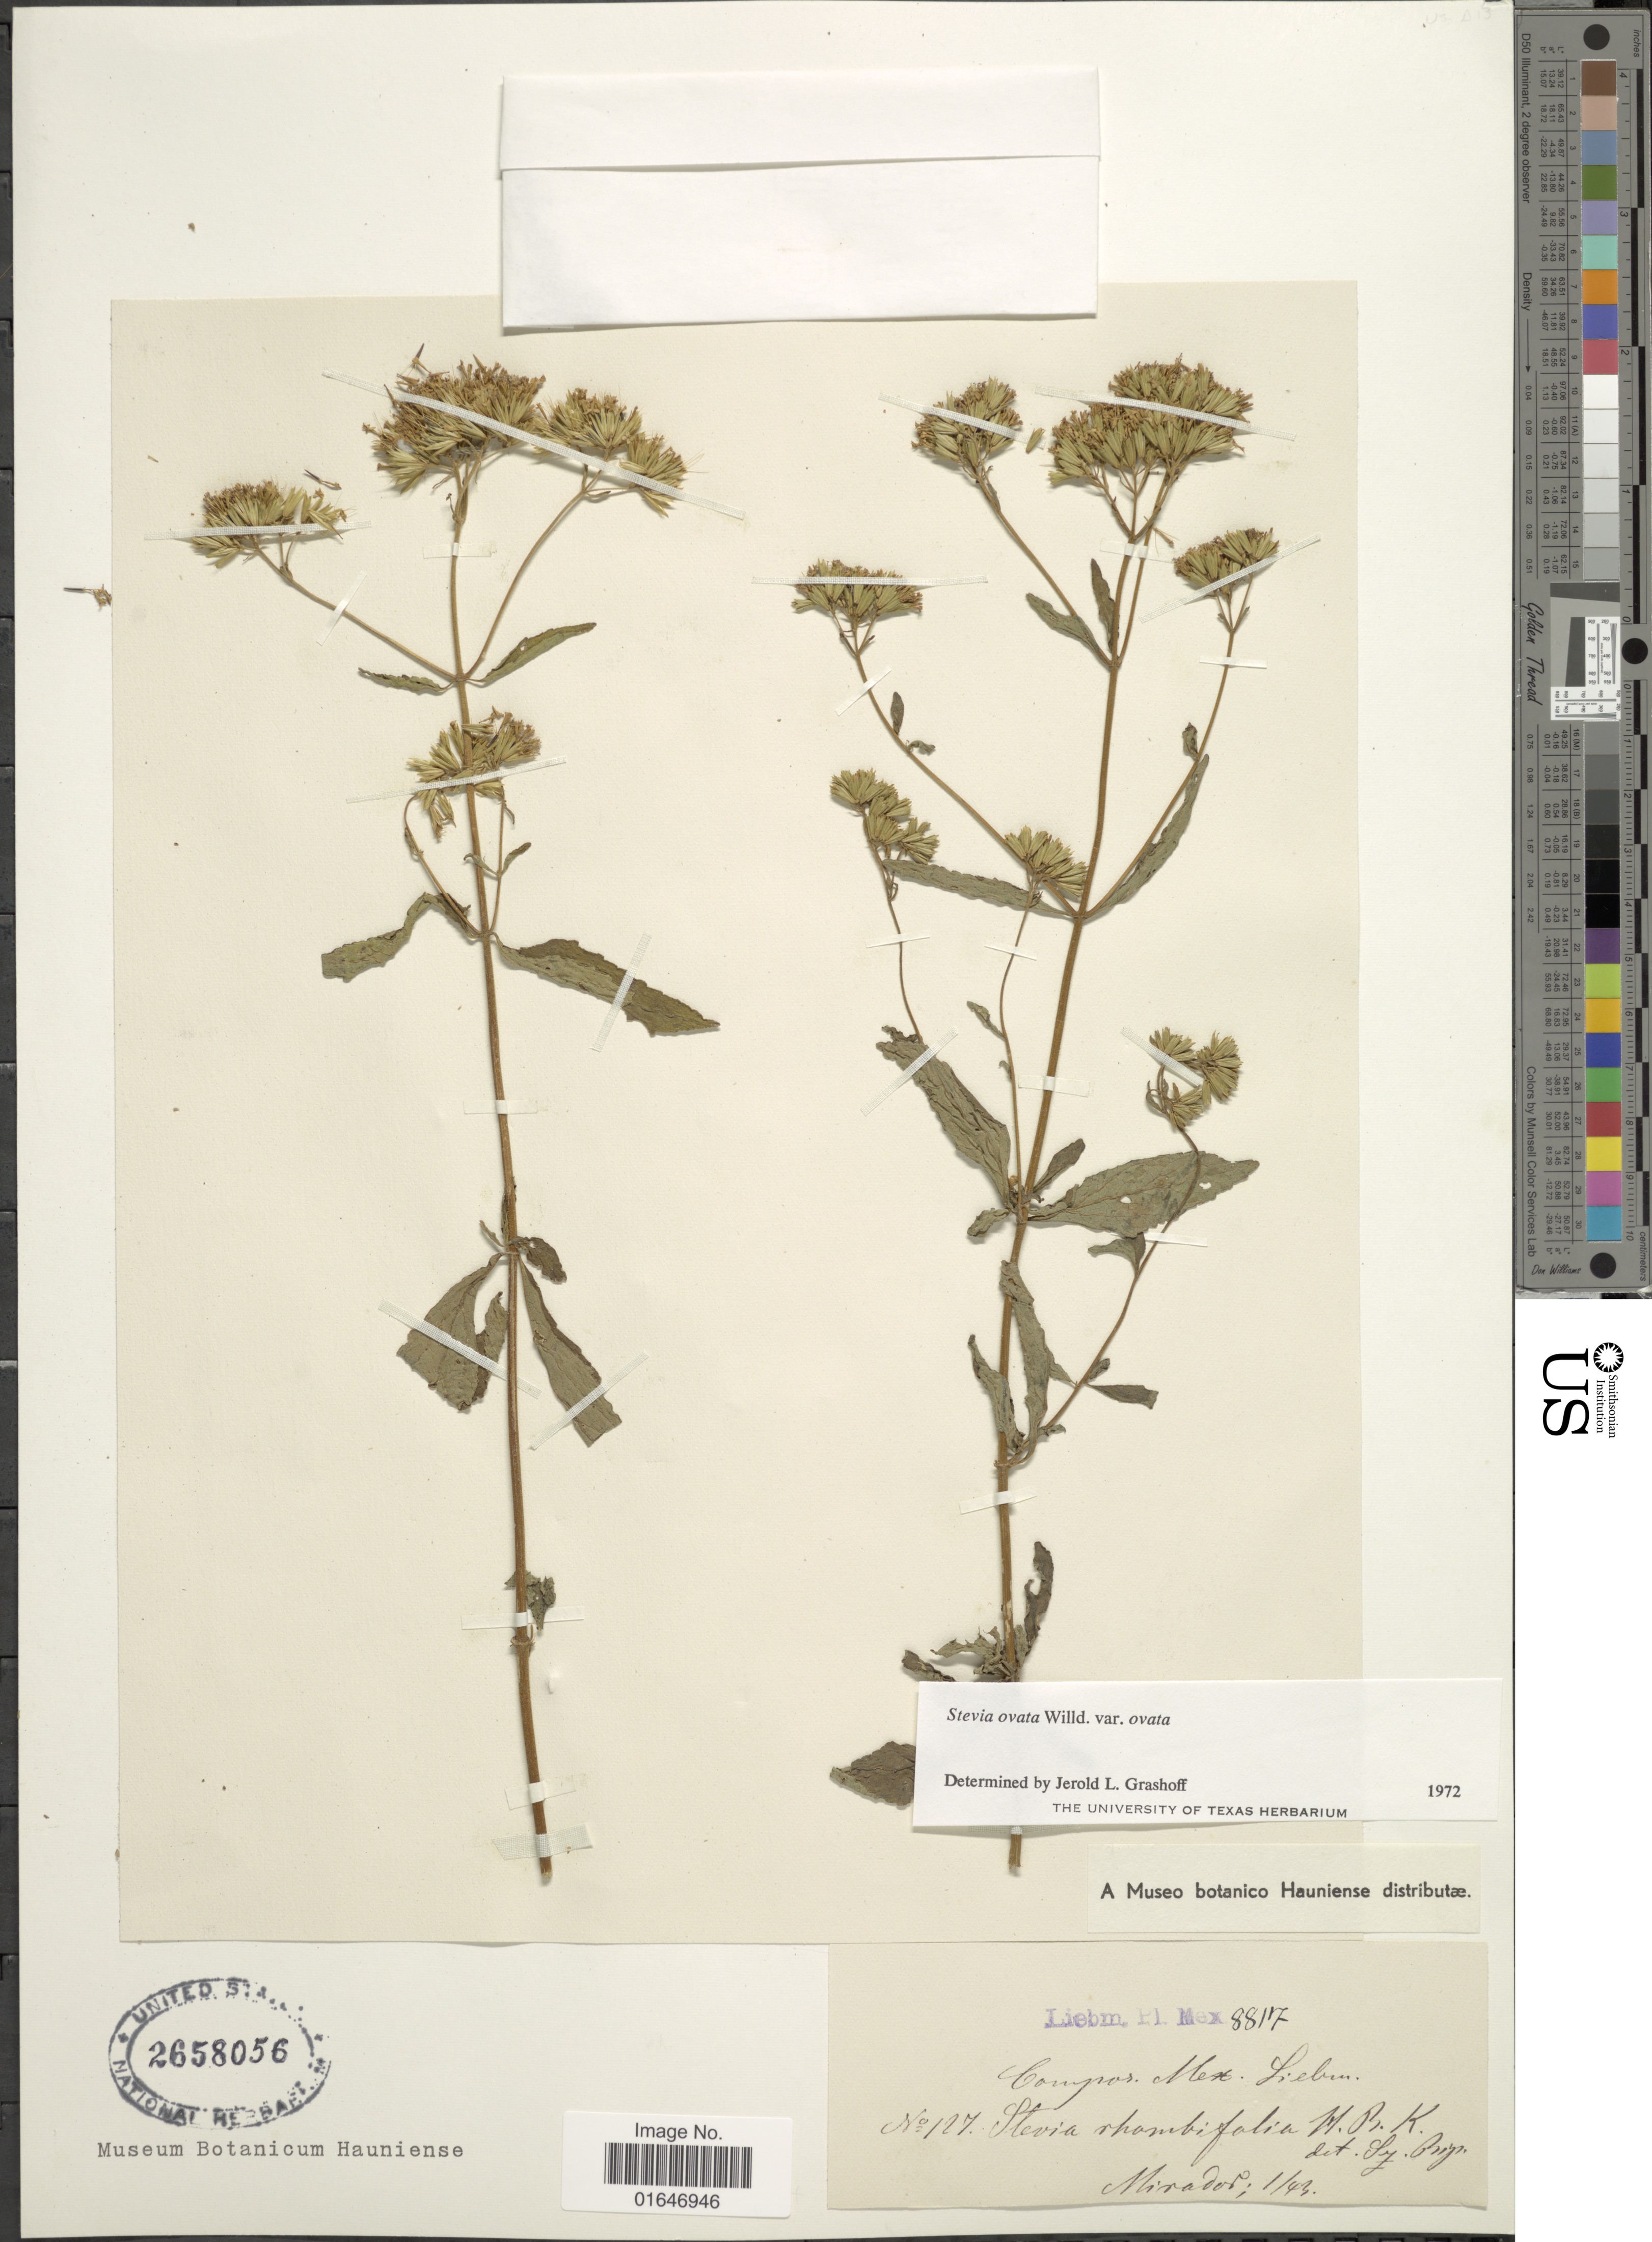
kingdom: Plantae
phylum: Tracheophyta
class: Magnoliopsida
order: Asterales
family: Asteraceae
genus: Stevia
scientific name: Stevia ovata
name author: Willd.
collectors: F. M. Liebmann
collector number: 8817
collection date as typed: Transcribed d/m/y: /1/43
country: Mexico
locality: Mirador.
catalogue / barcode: US 2658056